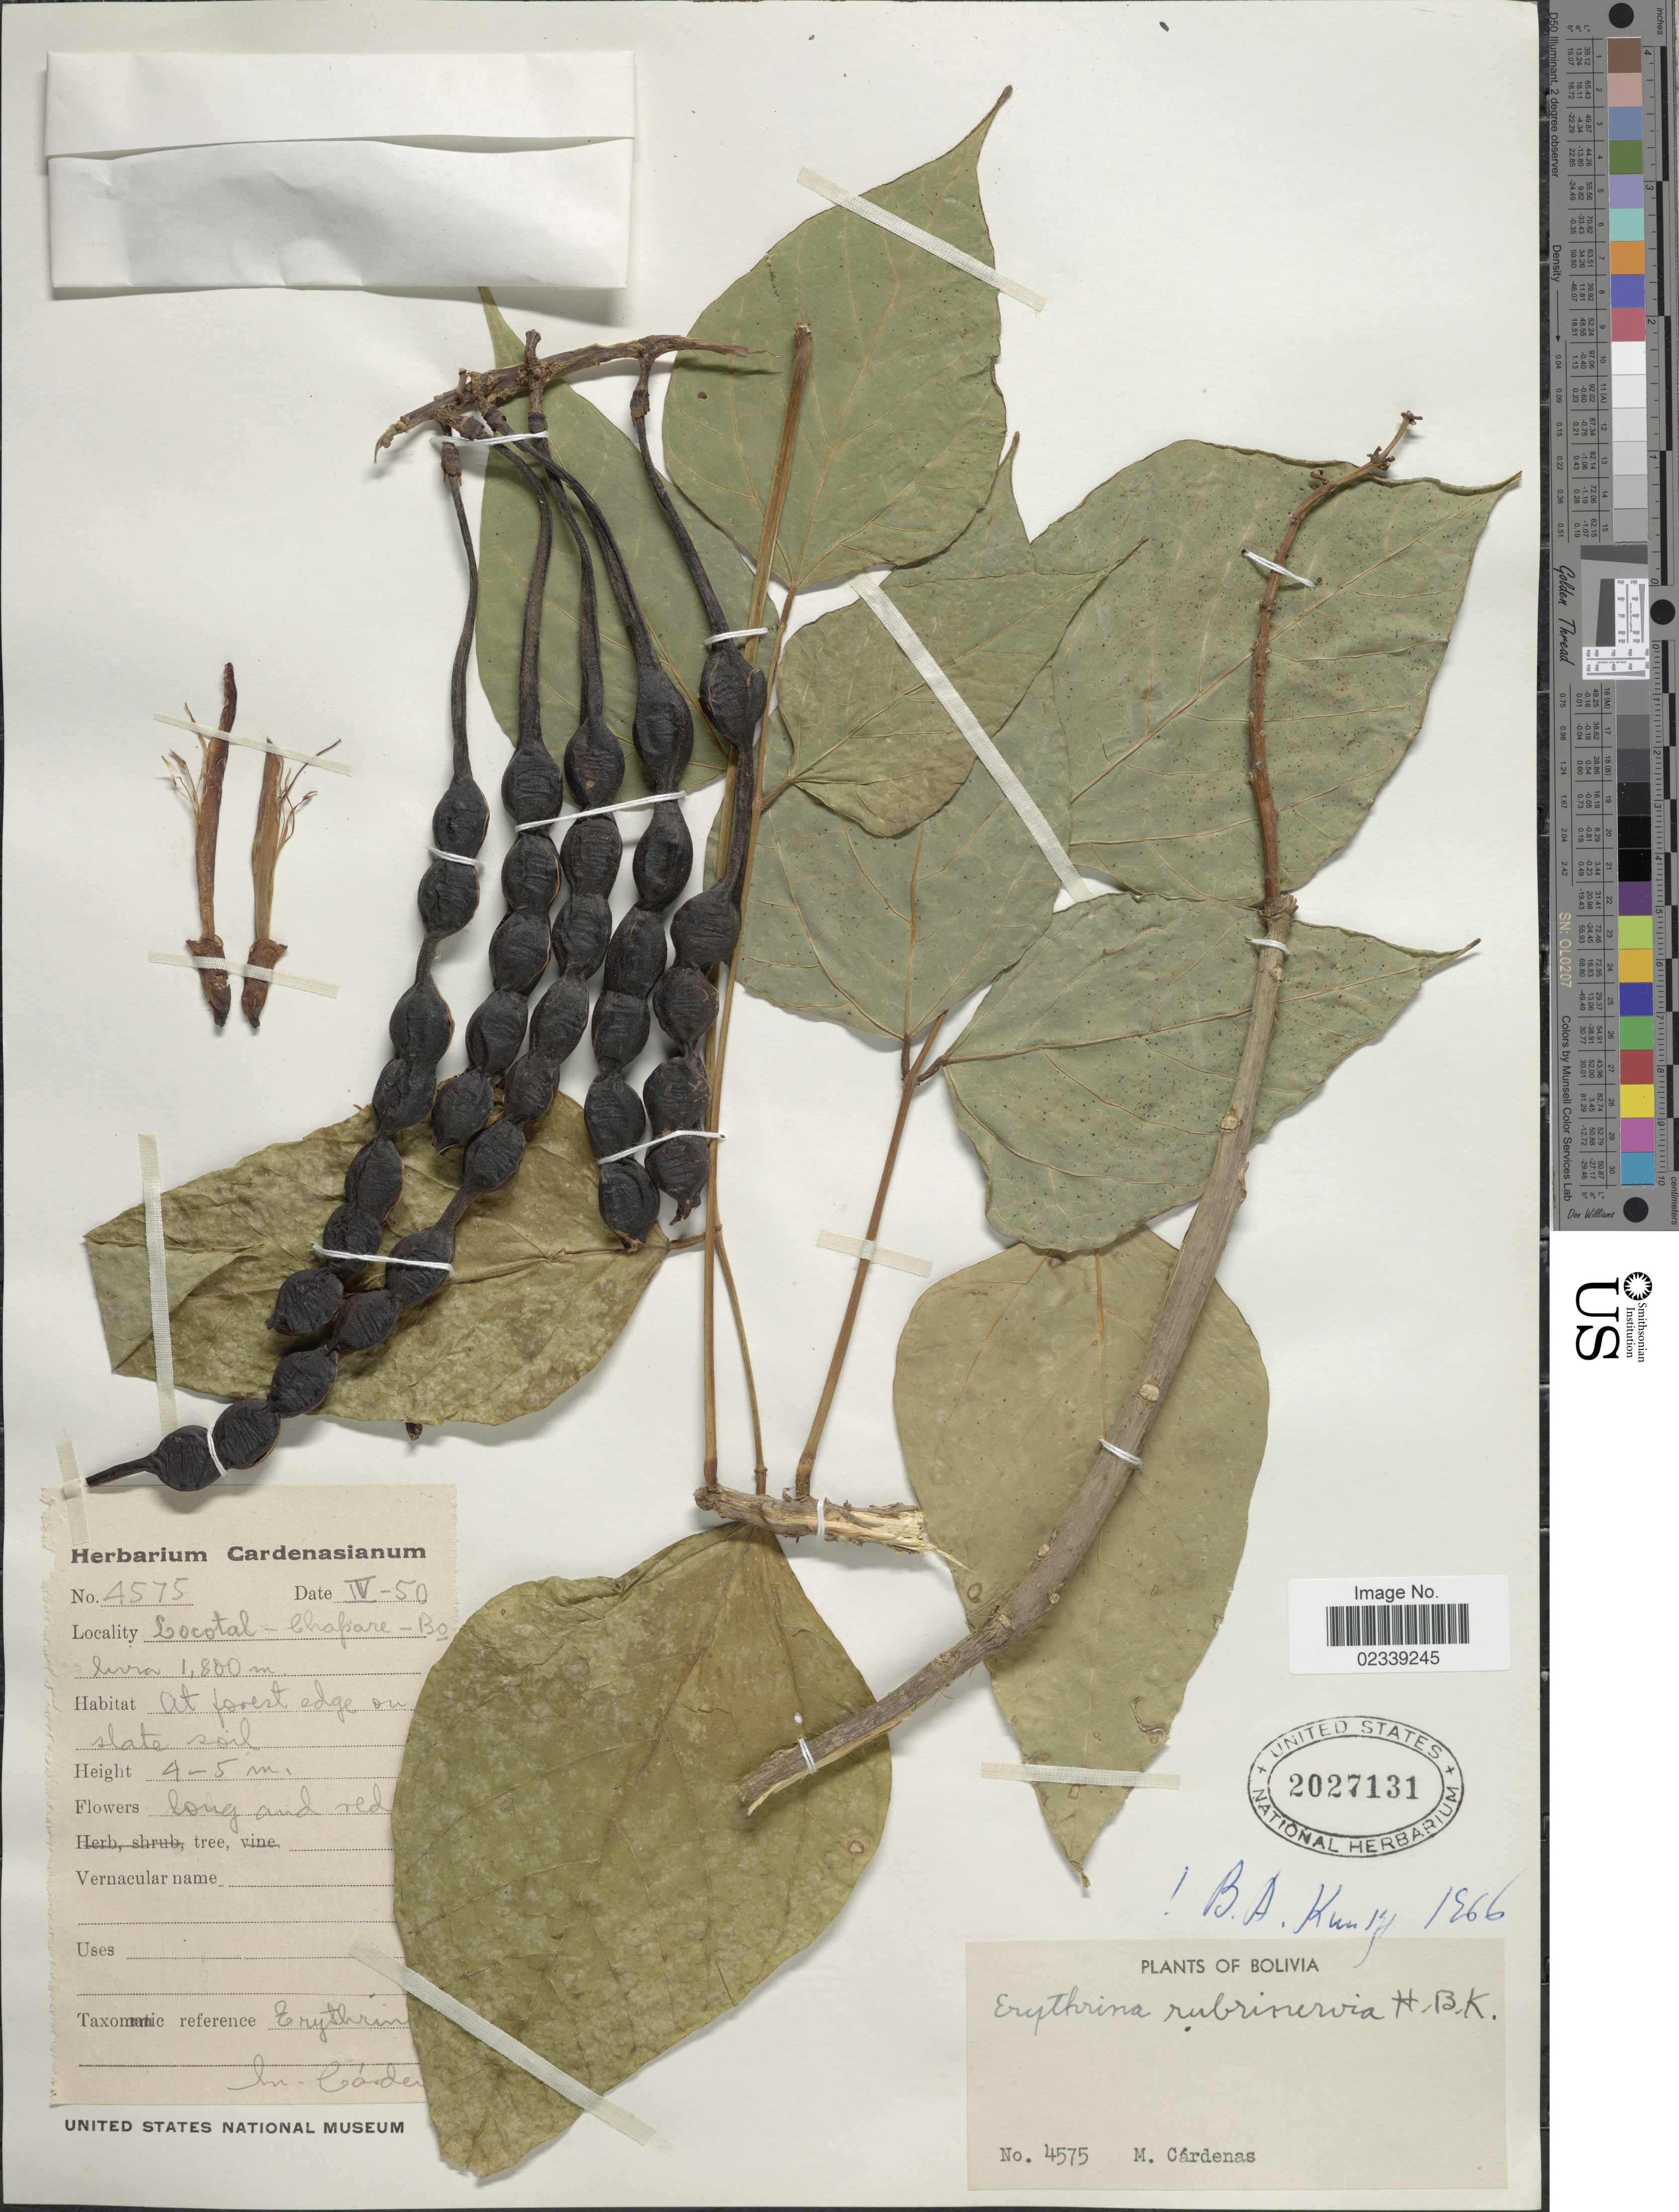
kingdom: Plantae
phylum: Tracheophyta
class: Magnoliopsida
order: Fabales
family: Fabaceae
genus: Erythrina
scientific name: Erythrina rubrinervia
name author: Kunth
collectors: M. Cárdenas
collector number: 4575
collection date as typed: Transcribed d/m/y: /4/50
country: Bolivia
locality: Locotal, Chapare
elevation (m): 1800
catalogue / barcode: US 2027131